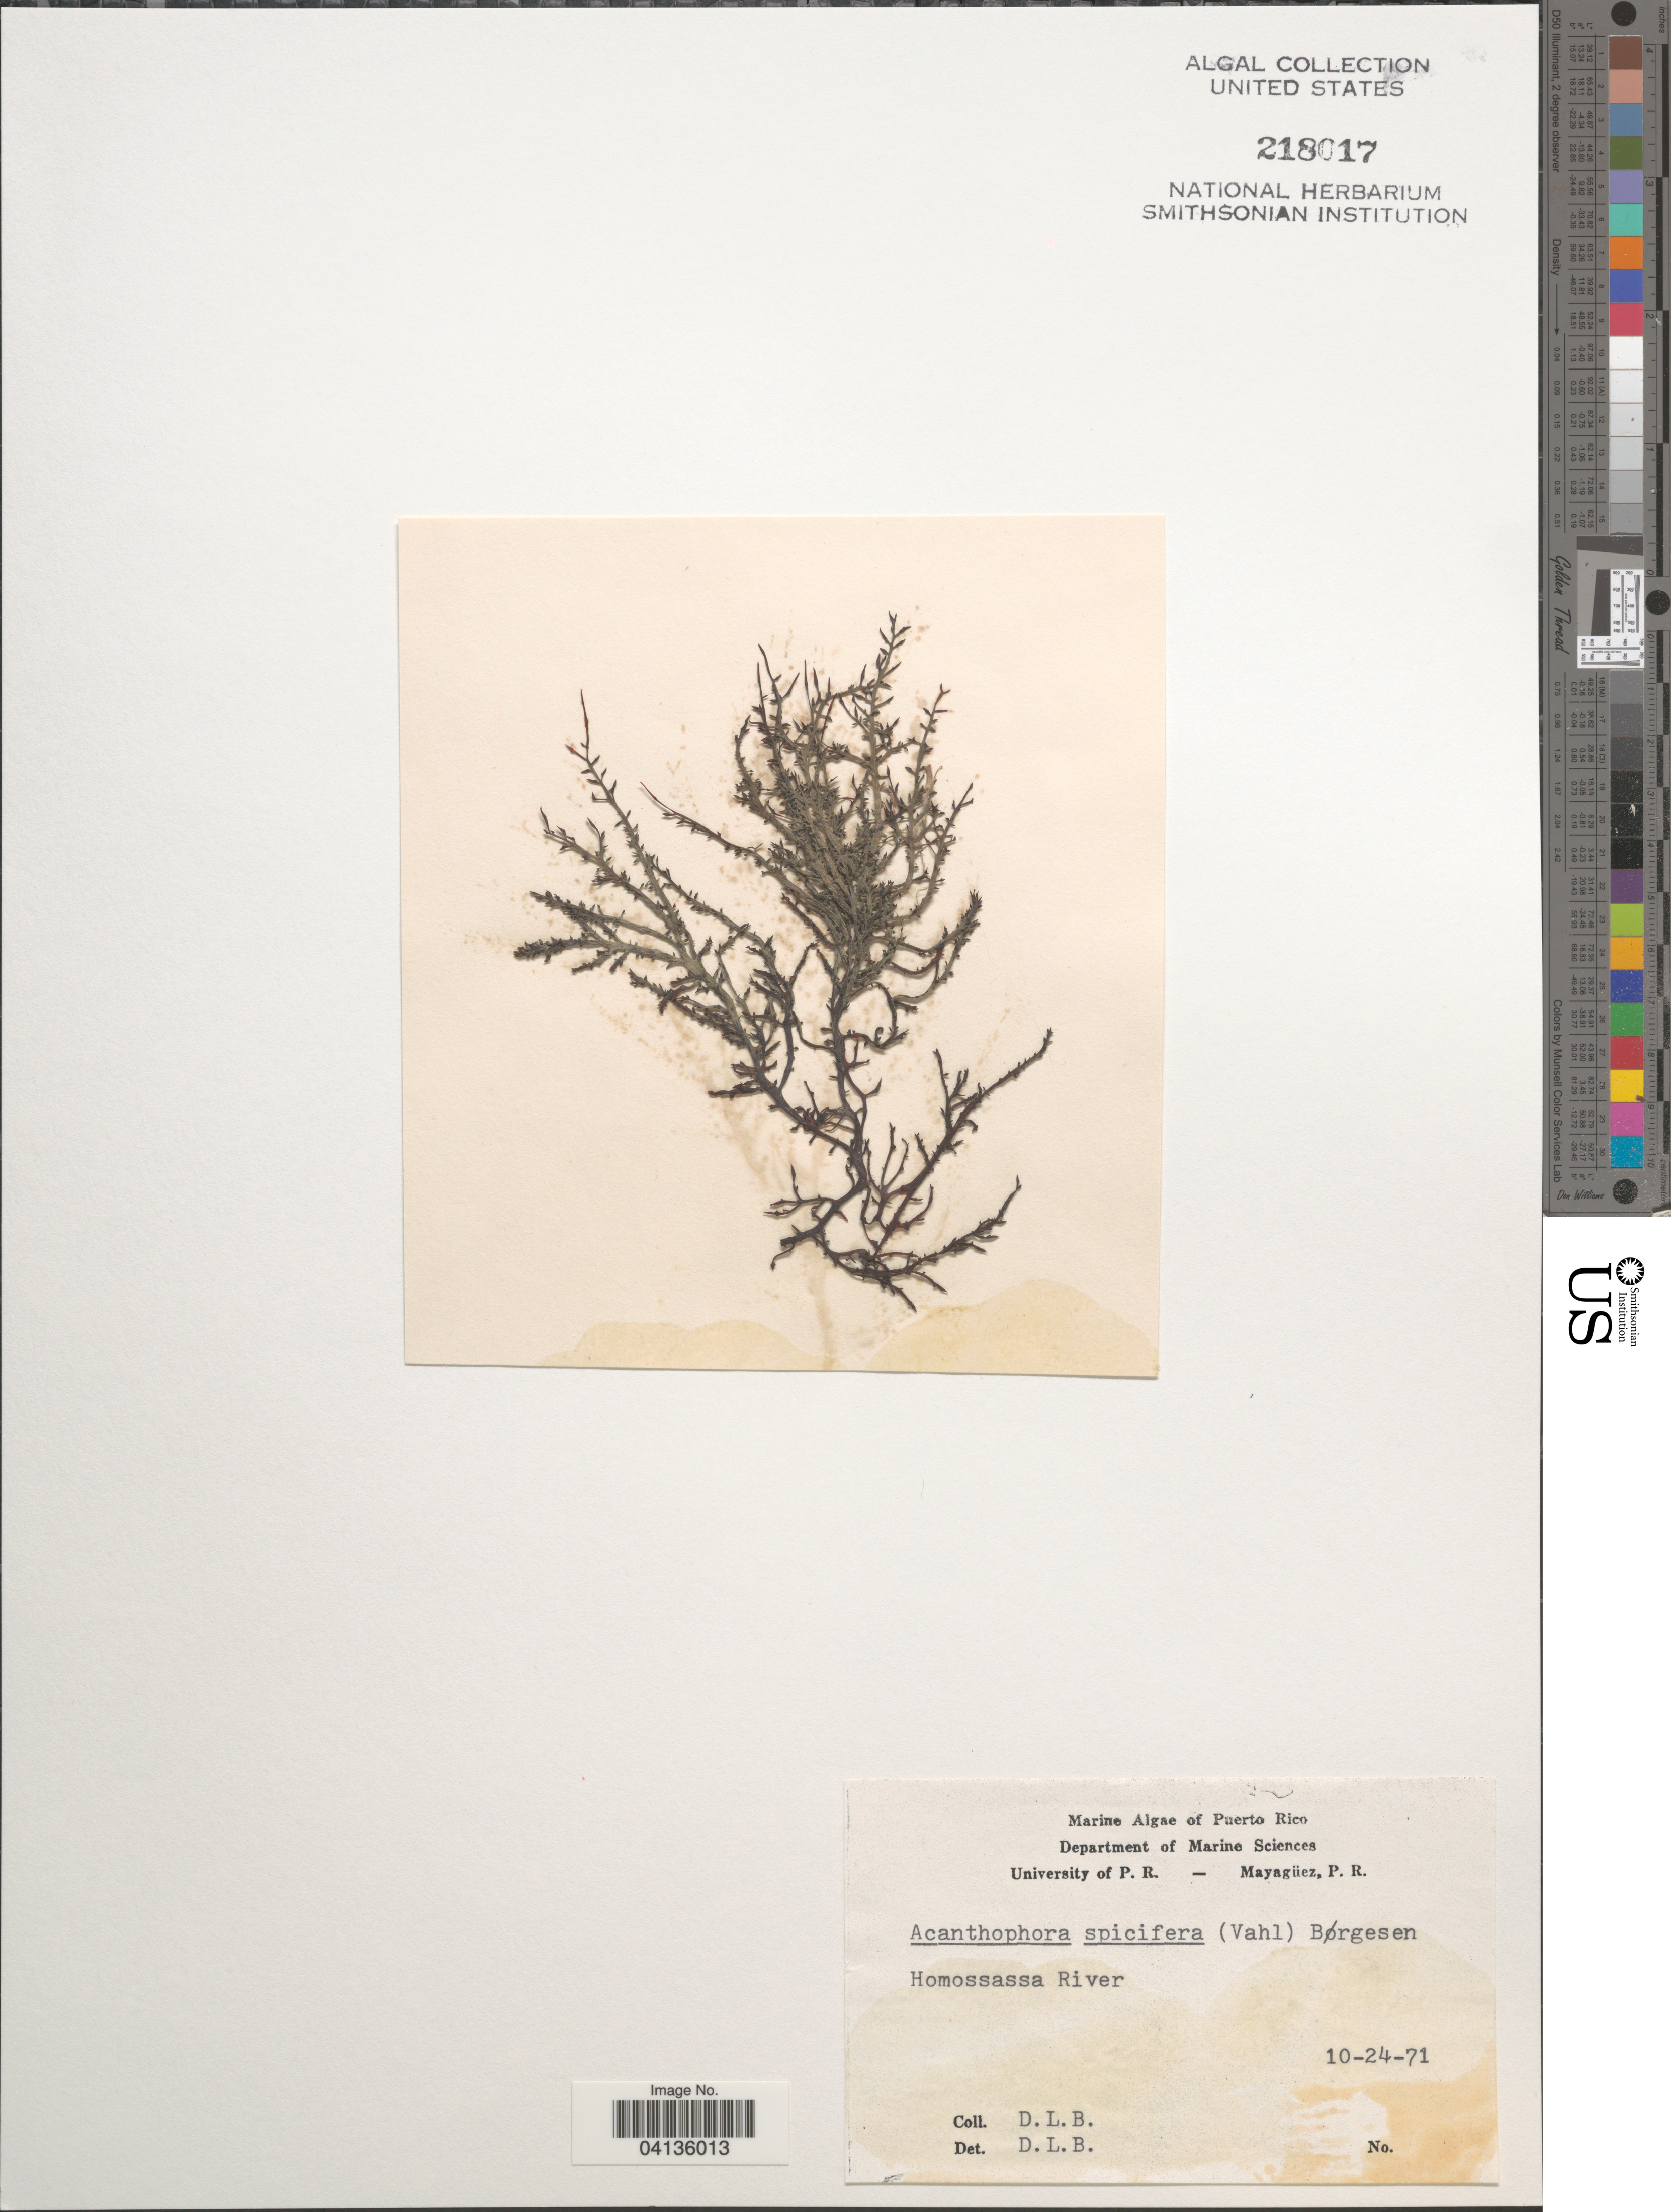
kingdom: Plantae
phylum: Rhodophyta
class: Florideophyceae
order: Ceramiales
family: Rhodomelaceae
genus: Acanthophora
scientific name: Acanthophora spicifera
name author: (Vahl) Børgesen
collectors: D. L. B.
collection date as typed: Transcribed d/m/y: 24/10/71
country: Puerto Rico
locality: Homossassa River.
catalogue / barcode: US 218017